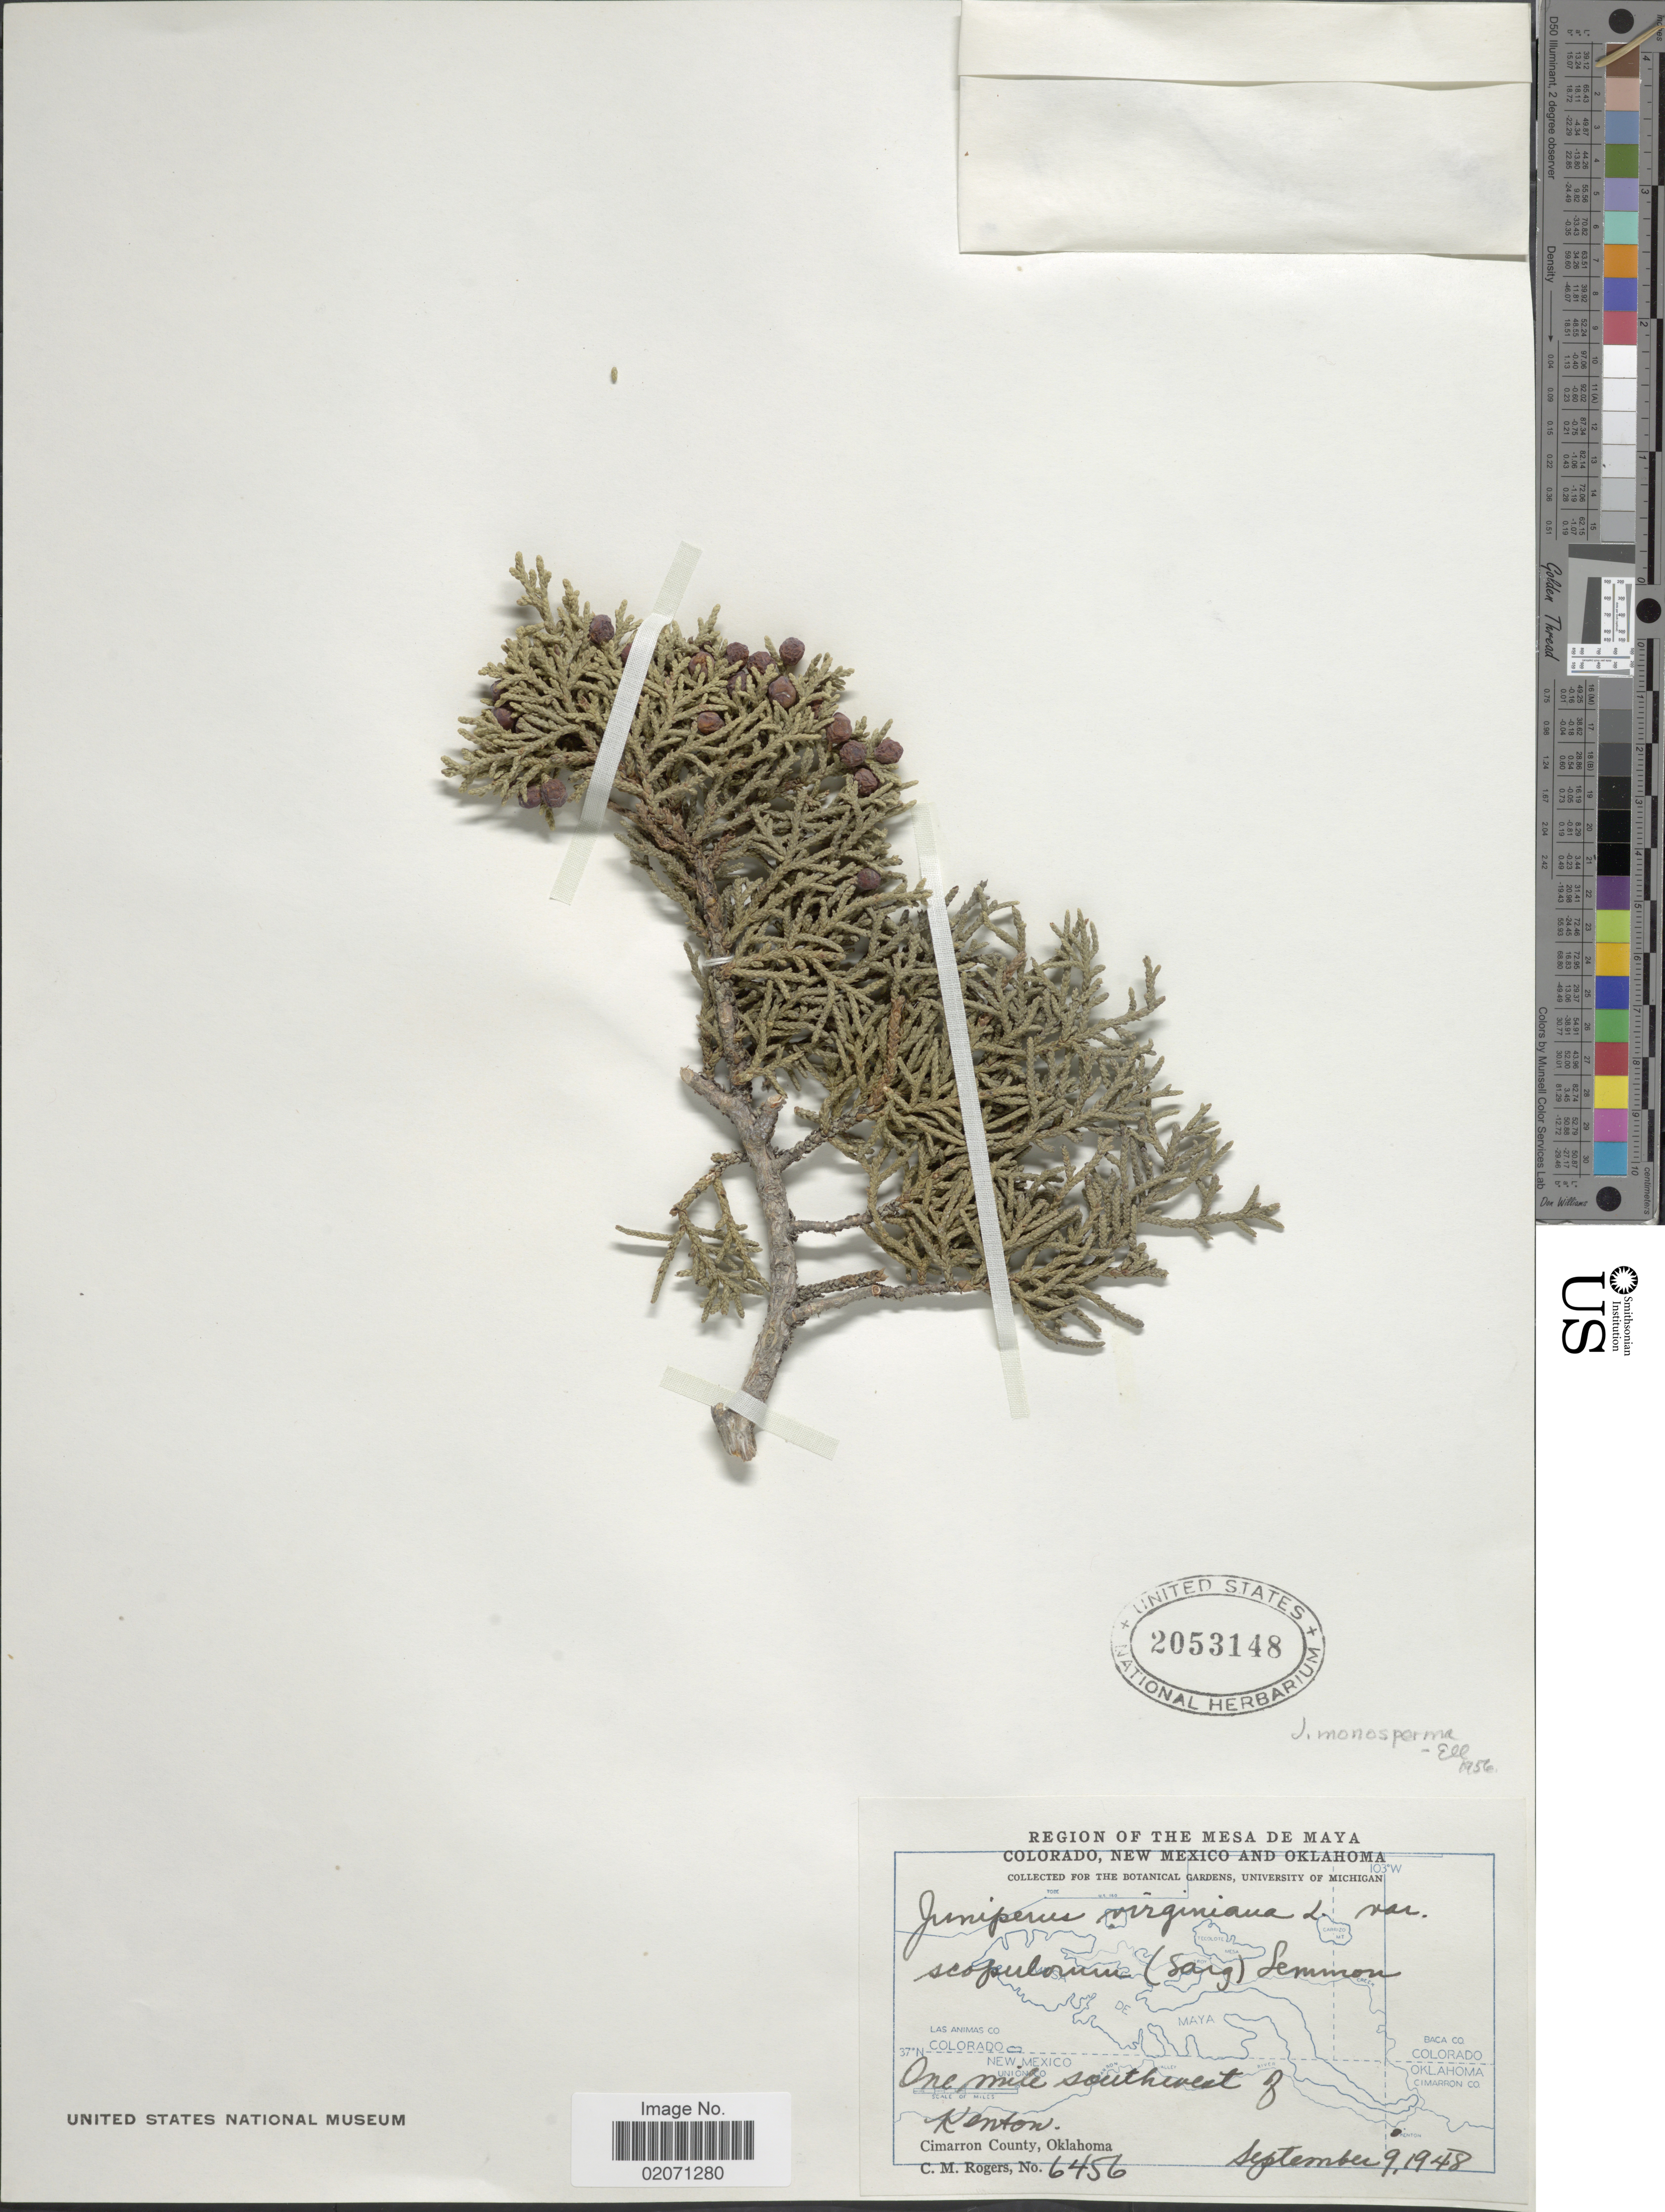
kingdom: Plantae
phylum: Tracheophyta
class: Pinopsida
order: Pinales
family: Cupressaceae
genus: Juniperus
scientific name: Juniperus monosperma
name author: (Engelm.) Sarg.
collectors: C. M. Rogers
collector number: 6456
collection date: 1948-09-09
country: United States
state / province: Oklahoma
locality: The Mesa the Maya. One mile southwest of Kenton. Cimarron County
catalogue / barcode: US 2053148